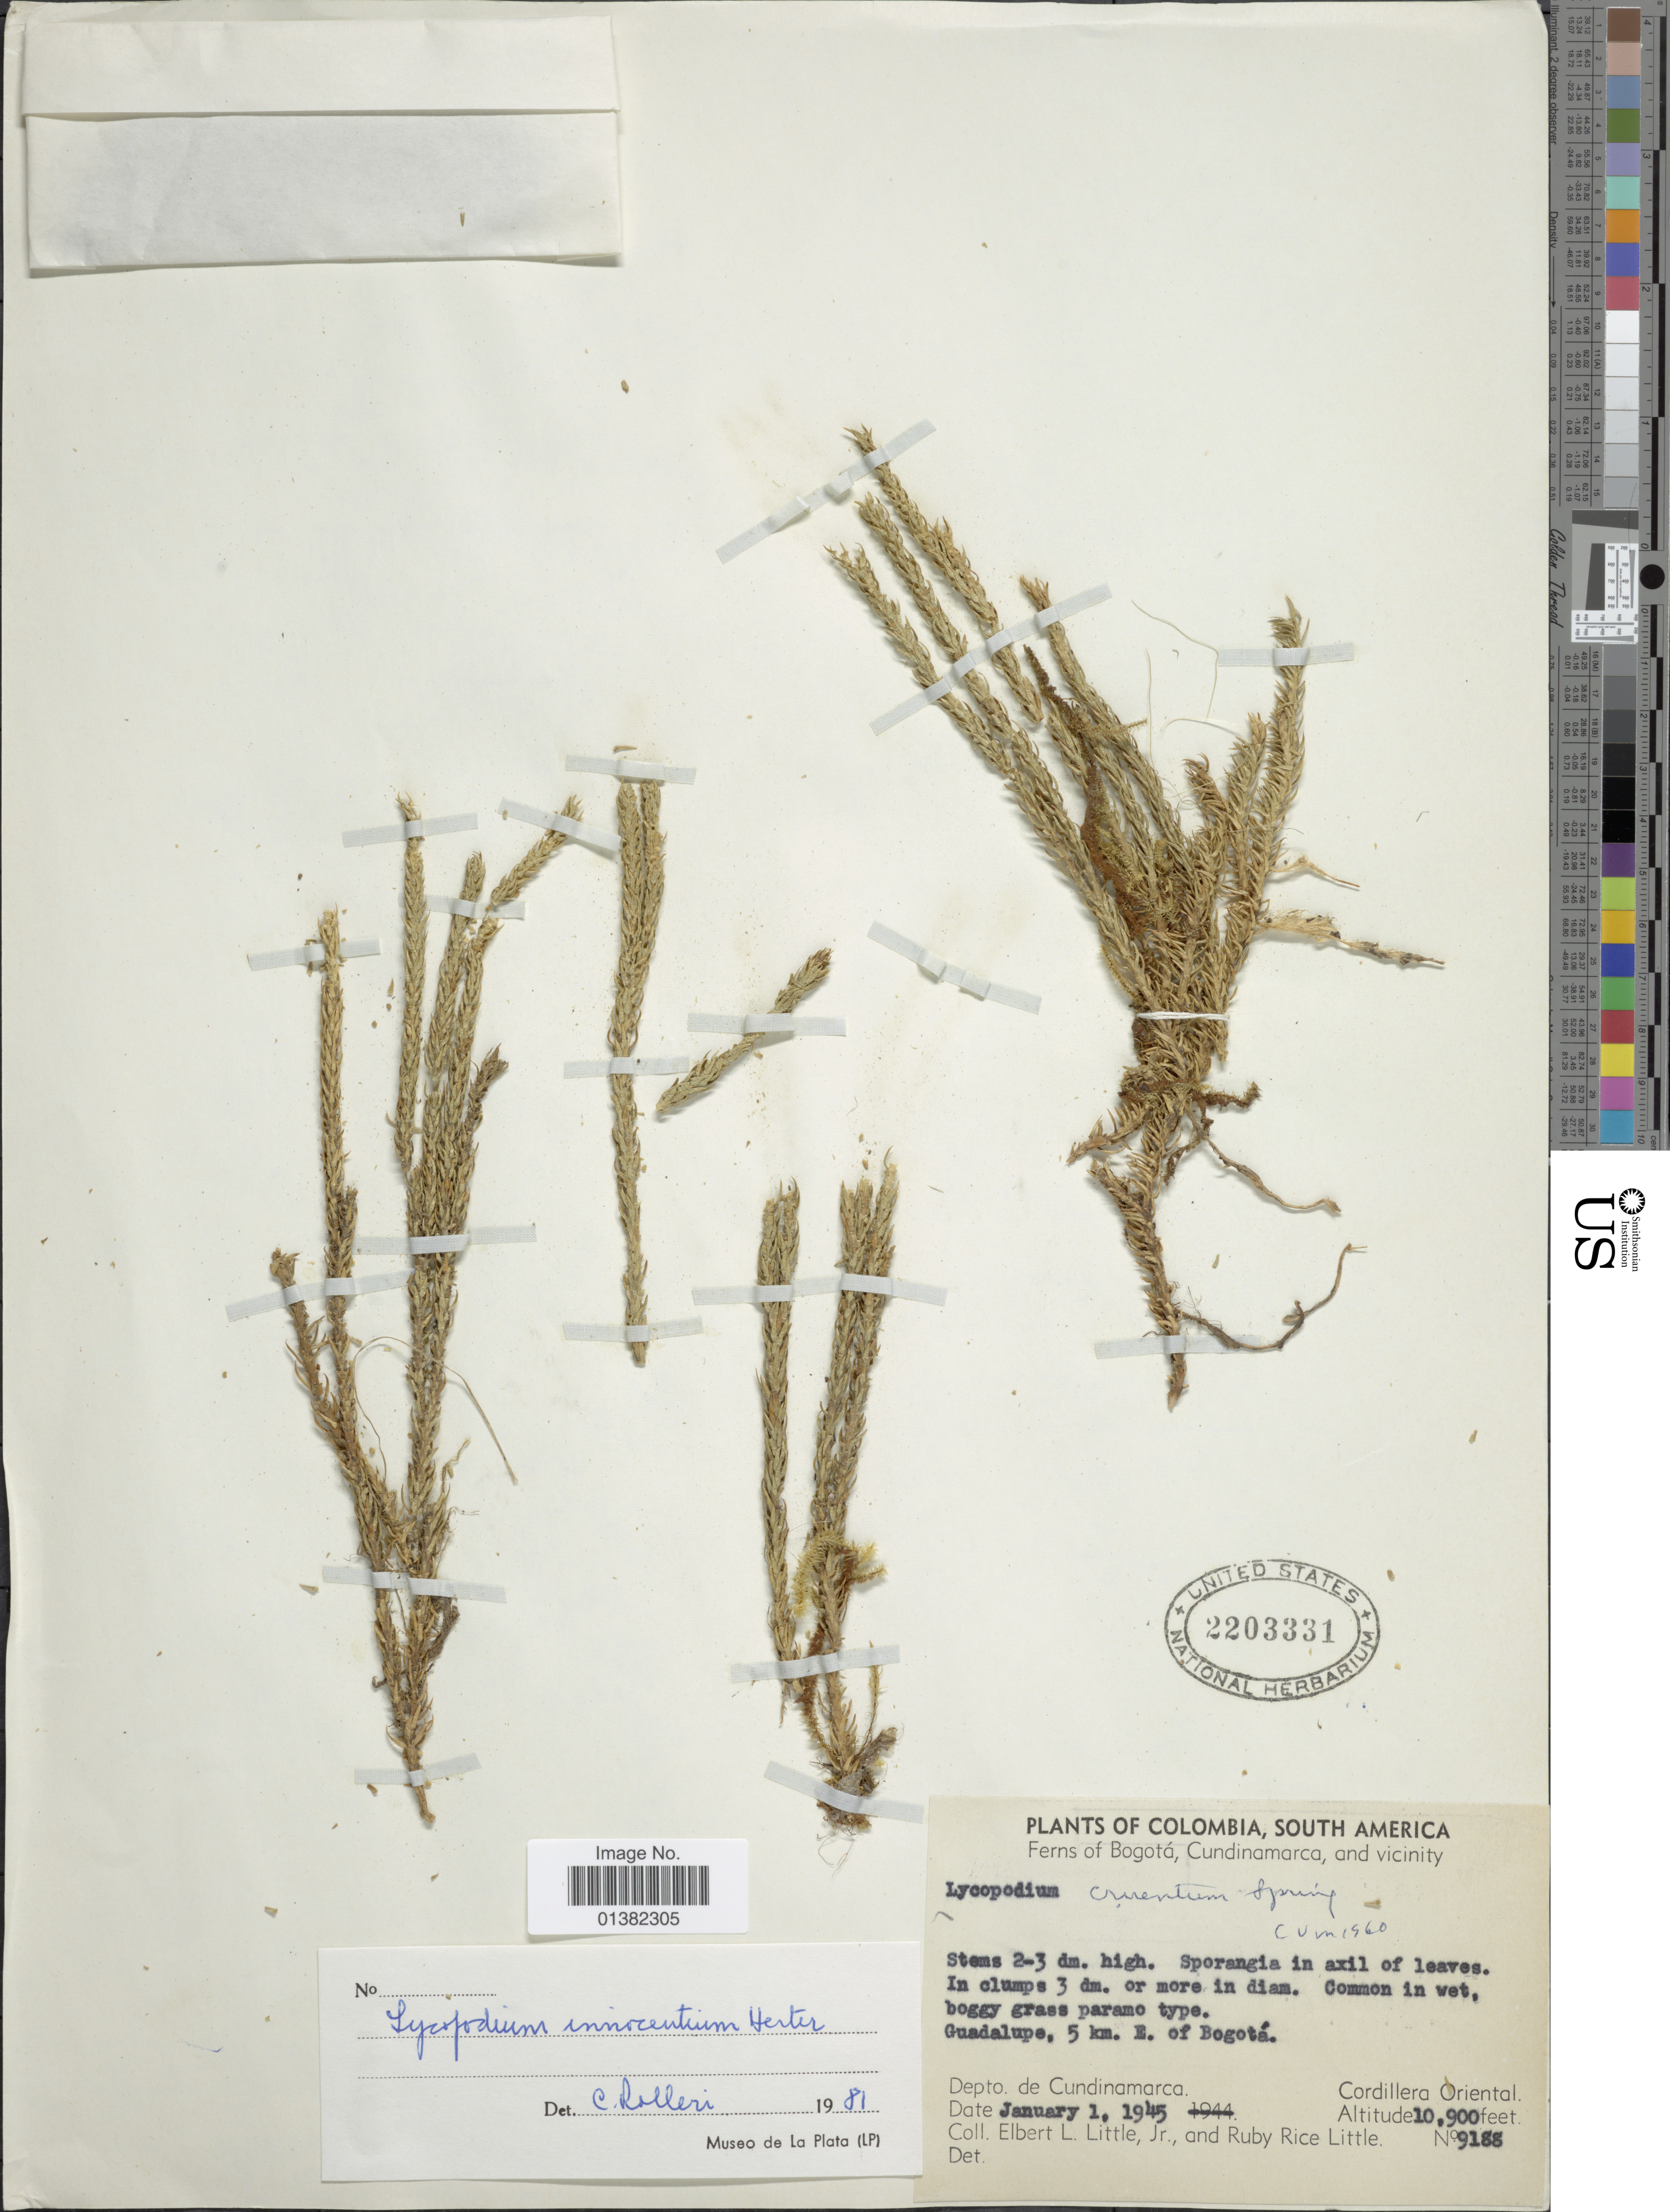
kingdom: Plantae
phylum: Tracheophyta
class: Lycopodiopsida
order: Lycopodiales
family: Lycopodiaceae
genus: Phlegmariurus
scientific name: Phlegmariurus innocentia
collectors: E. L. Little & R. R. Little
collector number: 9188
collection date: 1945-01-01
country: Colombia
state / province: Cundinamarca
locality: Ferns of Bogotá, and vicinity, Guadalupe, 5 km. E. of Bogotá, Cordillera Oriental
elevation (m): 3322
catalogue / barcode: US 2203331